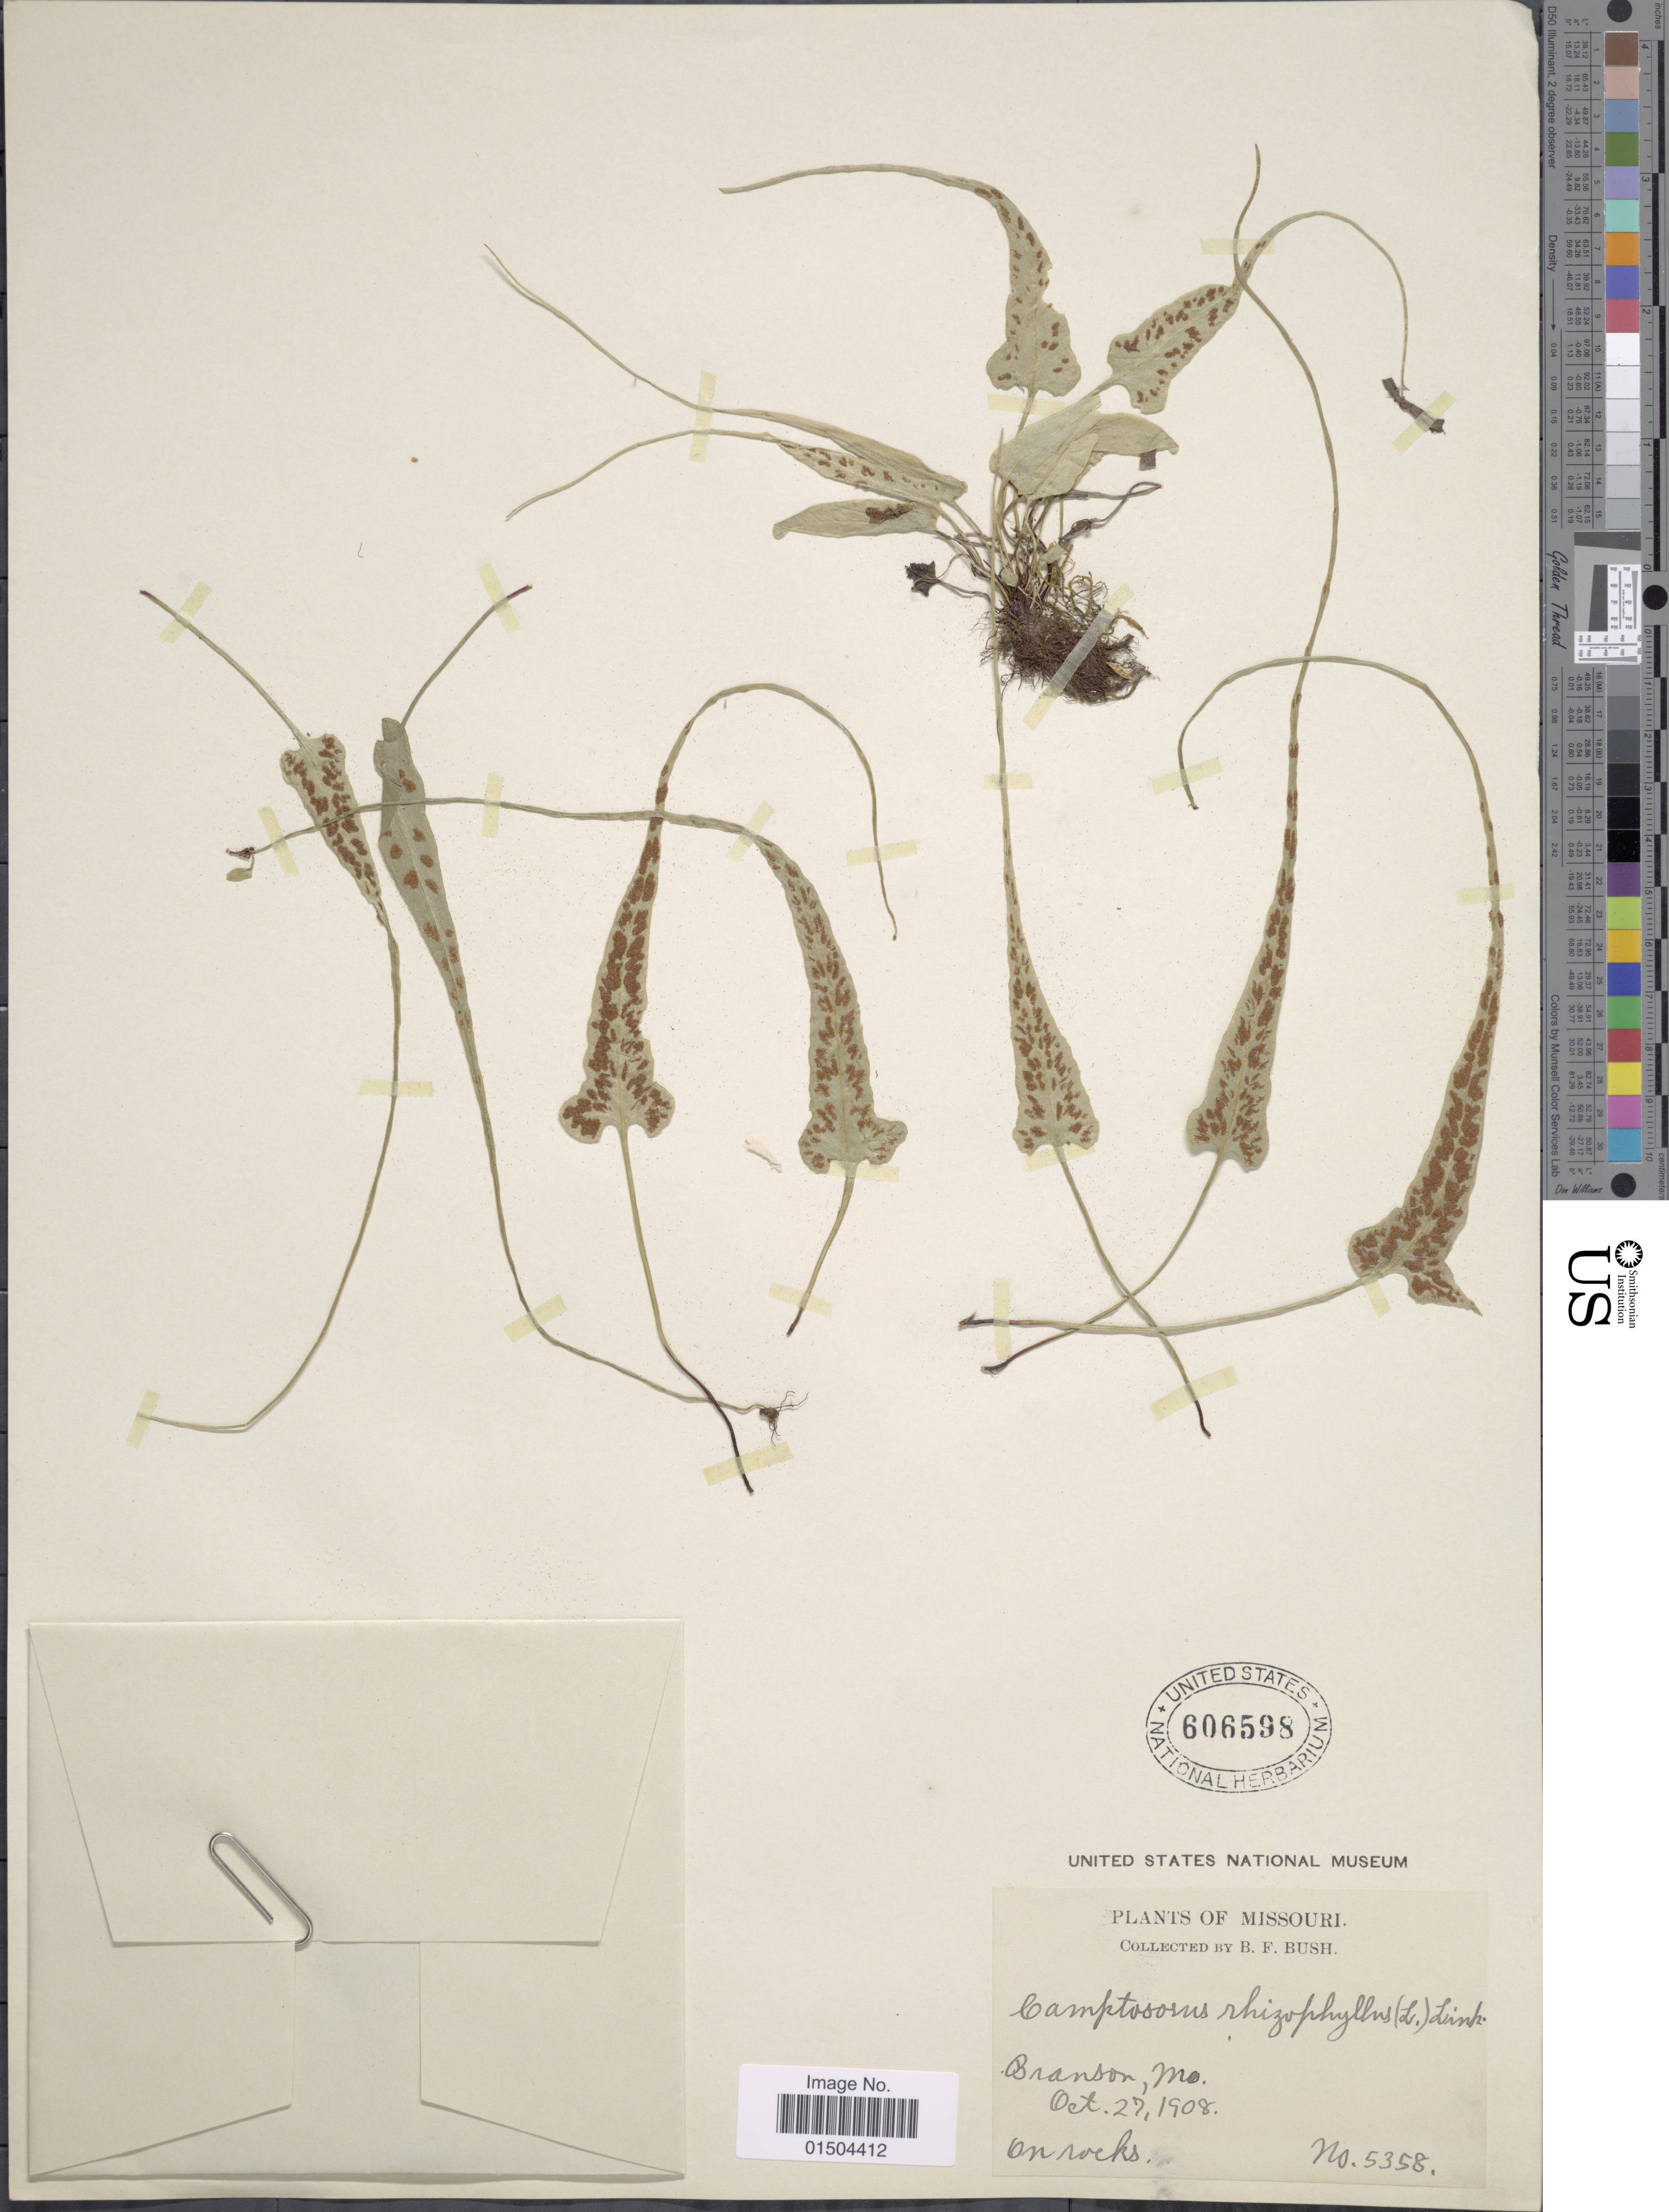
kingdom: Plantae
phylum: Tracheophyta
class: Polypodiopsida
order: Polypodiales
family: Aspleniaceae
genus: Asplenium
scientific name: Asplenium rhizophyllum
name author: L.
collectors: B. F. Bush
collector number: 5358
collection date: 1908-10-27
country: United States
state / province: Missouri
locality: Branson.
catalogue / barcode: US 606598